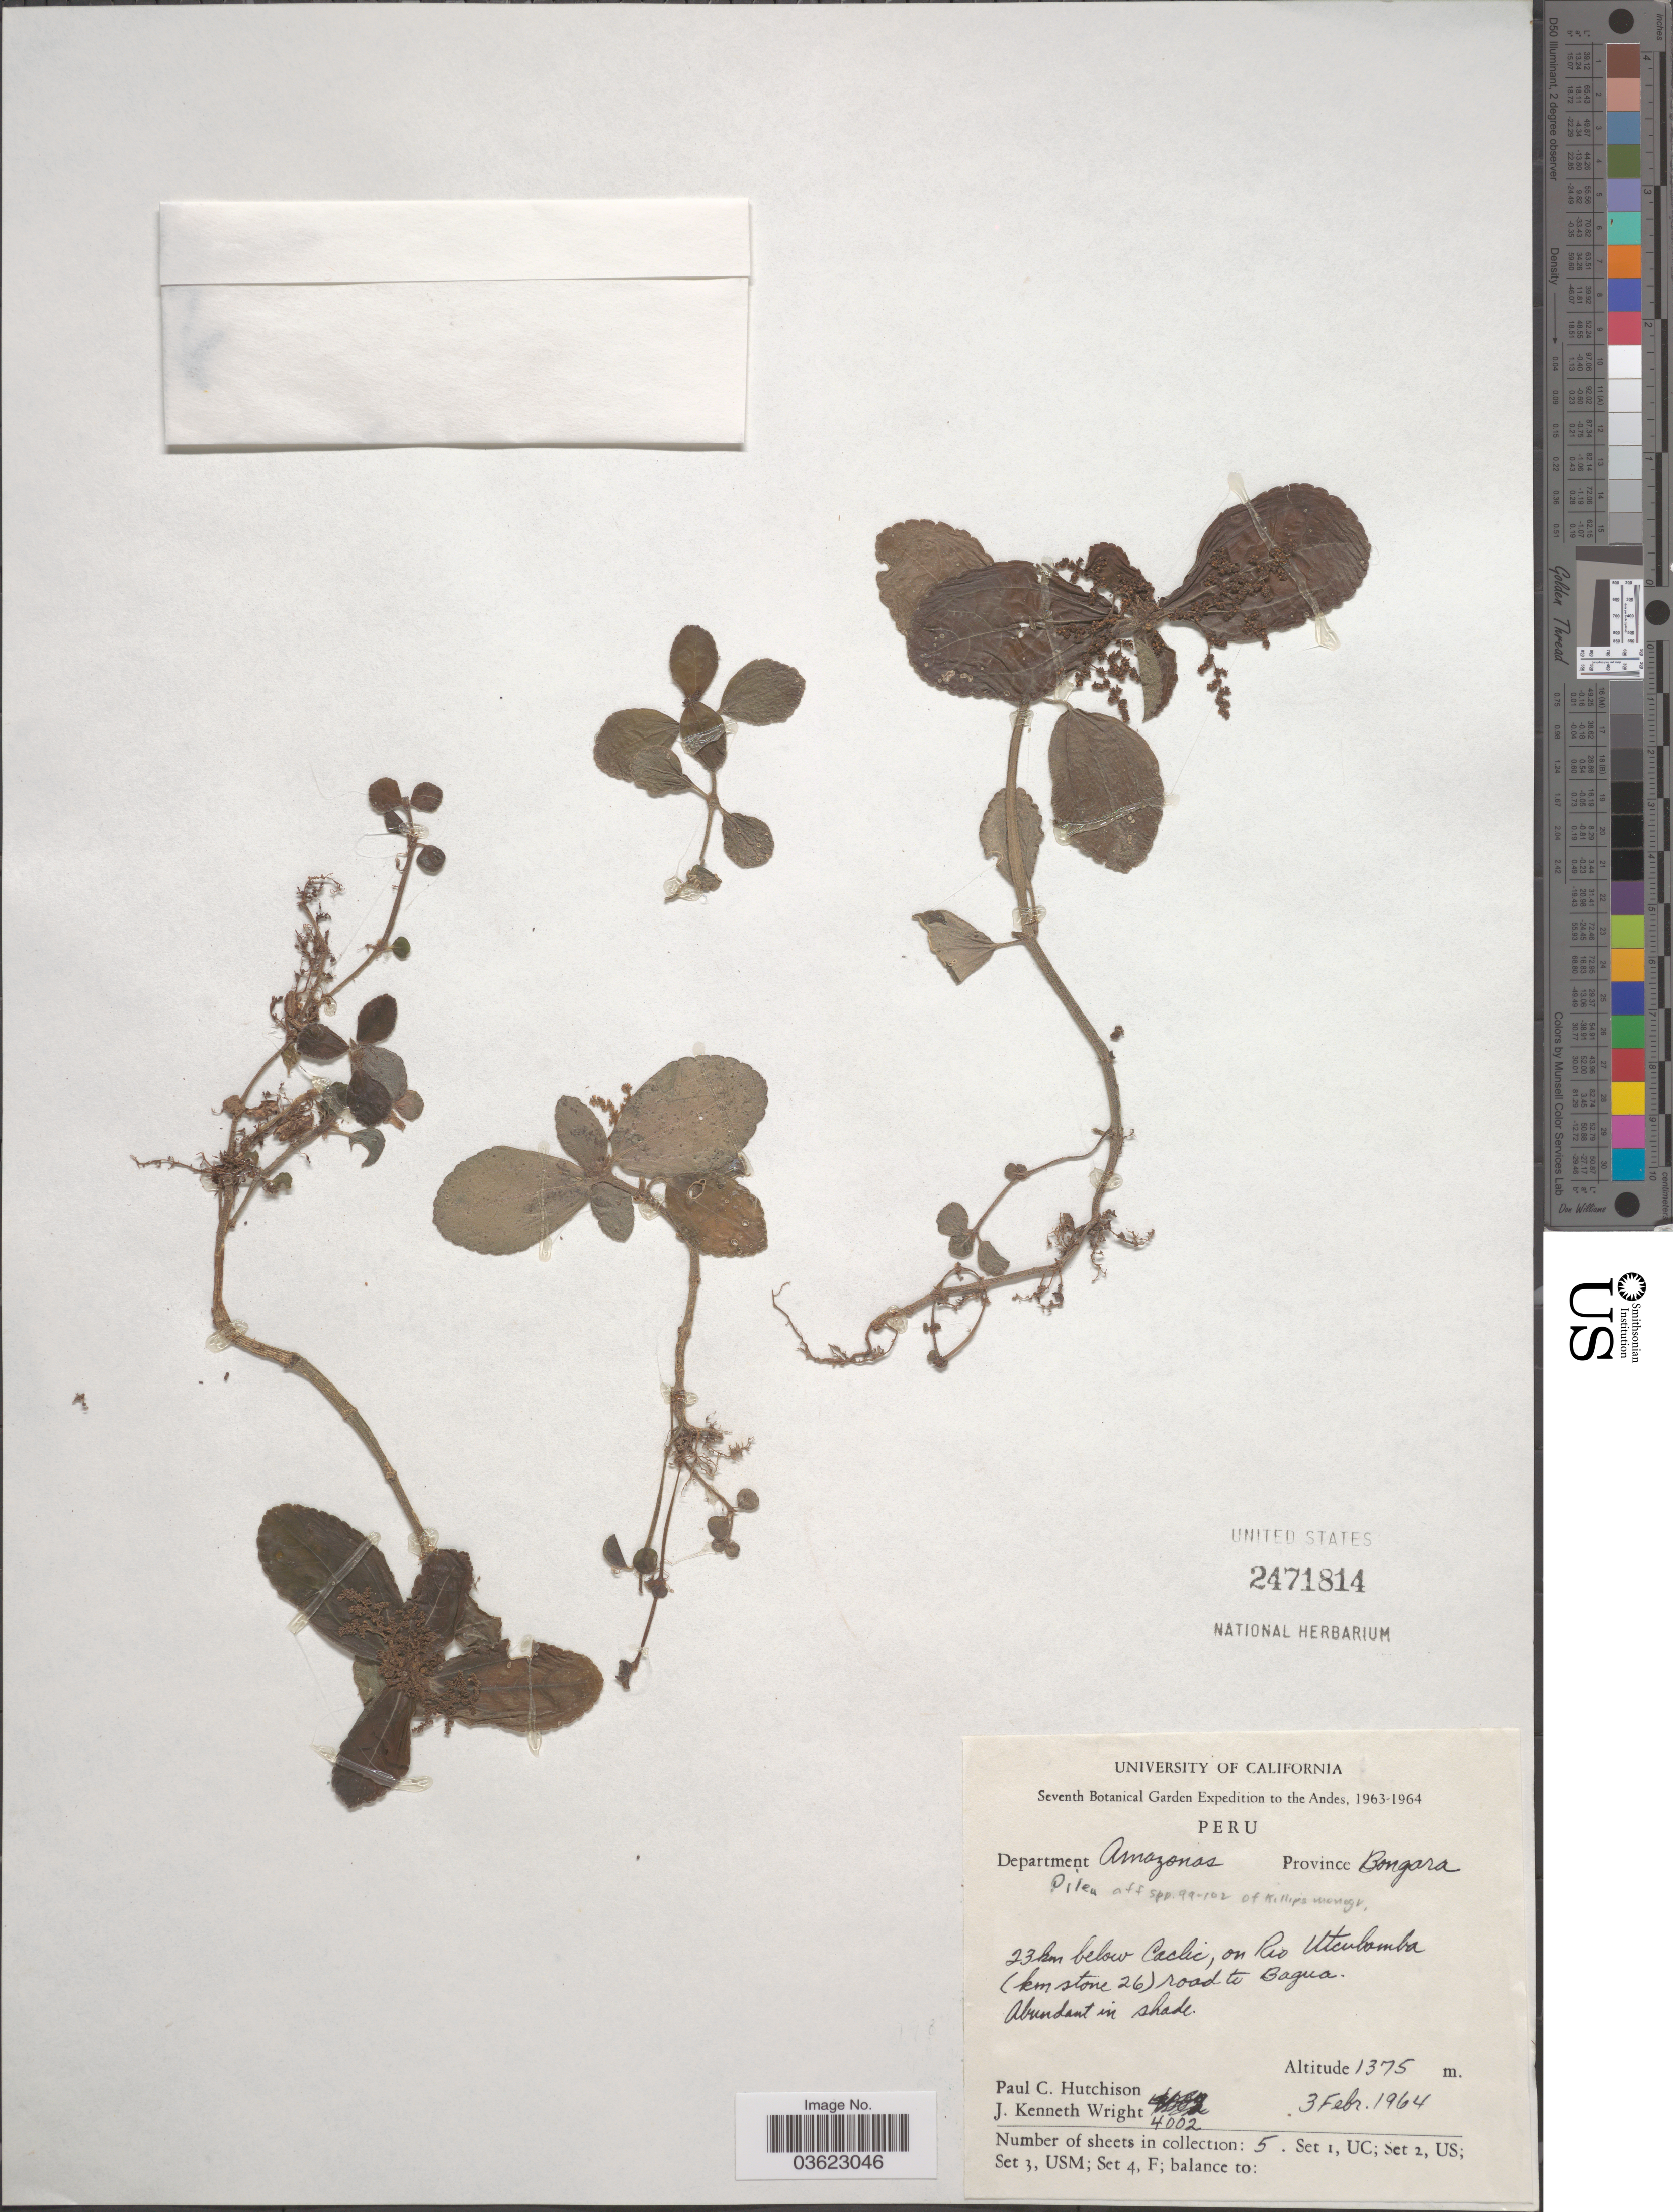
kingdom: Plantae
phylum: Tracheophyta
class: Magnoliopsida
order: Rosales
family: Urticaceae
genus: Pilea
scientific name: Pilea involucrata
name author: Urb.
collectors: P. C. Hutchison & J. K. Wright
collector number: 4002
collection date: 1964-02-03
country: Peru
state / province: Amazonas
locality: Andes. Department Amazonas. Bongara. 23 km below Cachi, on Rio Utcubamba (km stone 26) road to Bagua.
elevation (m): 1375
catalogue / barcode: US 2471814